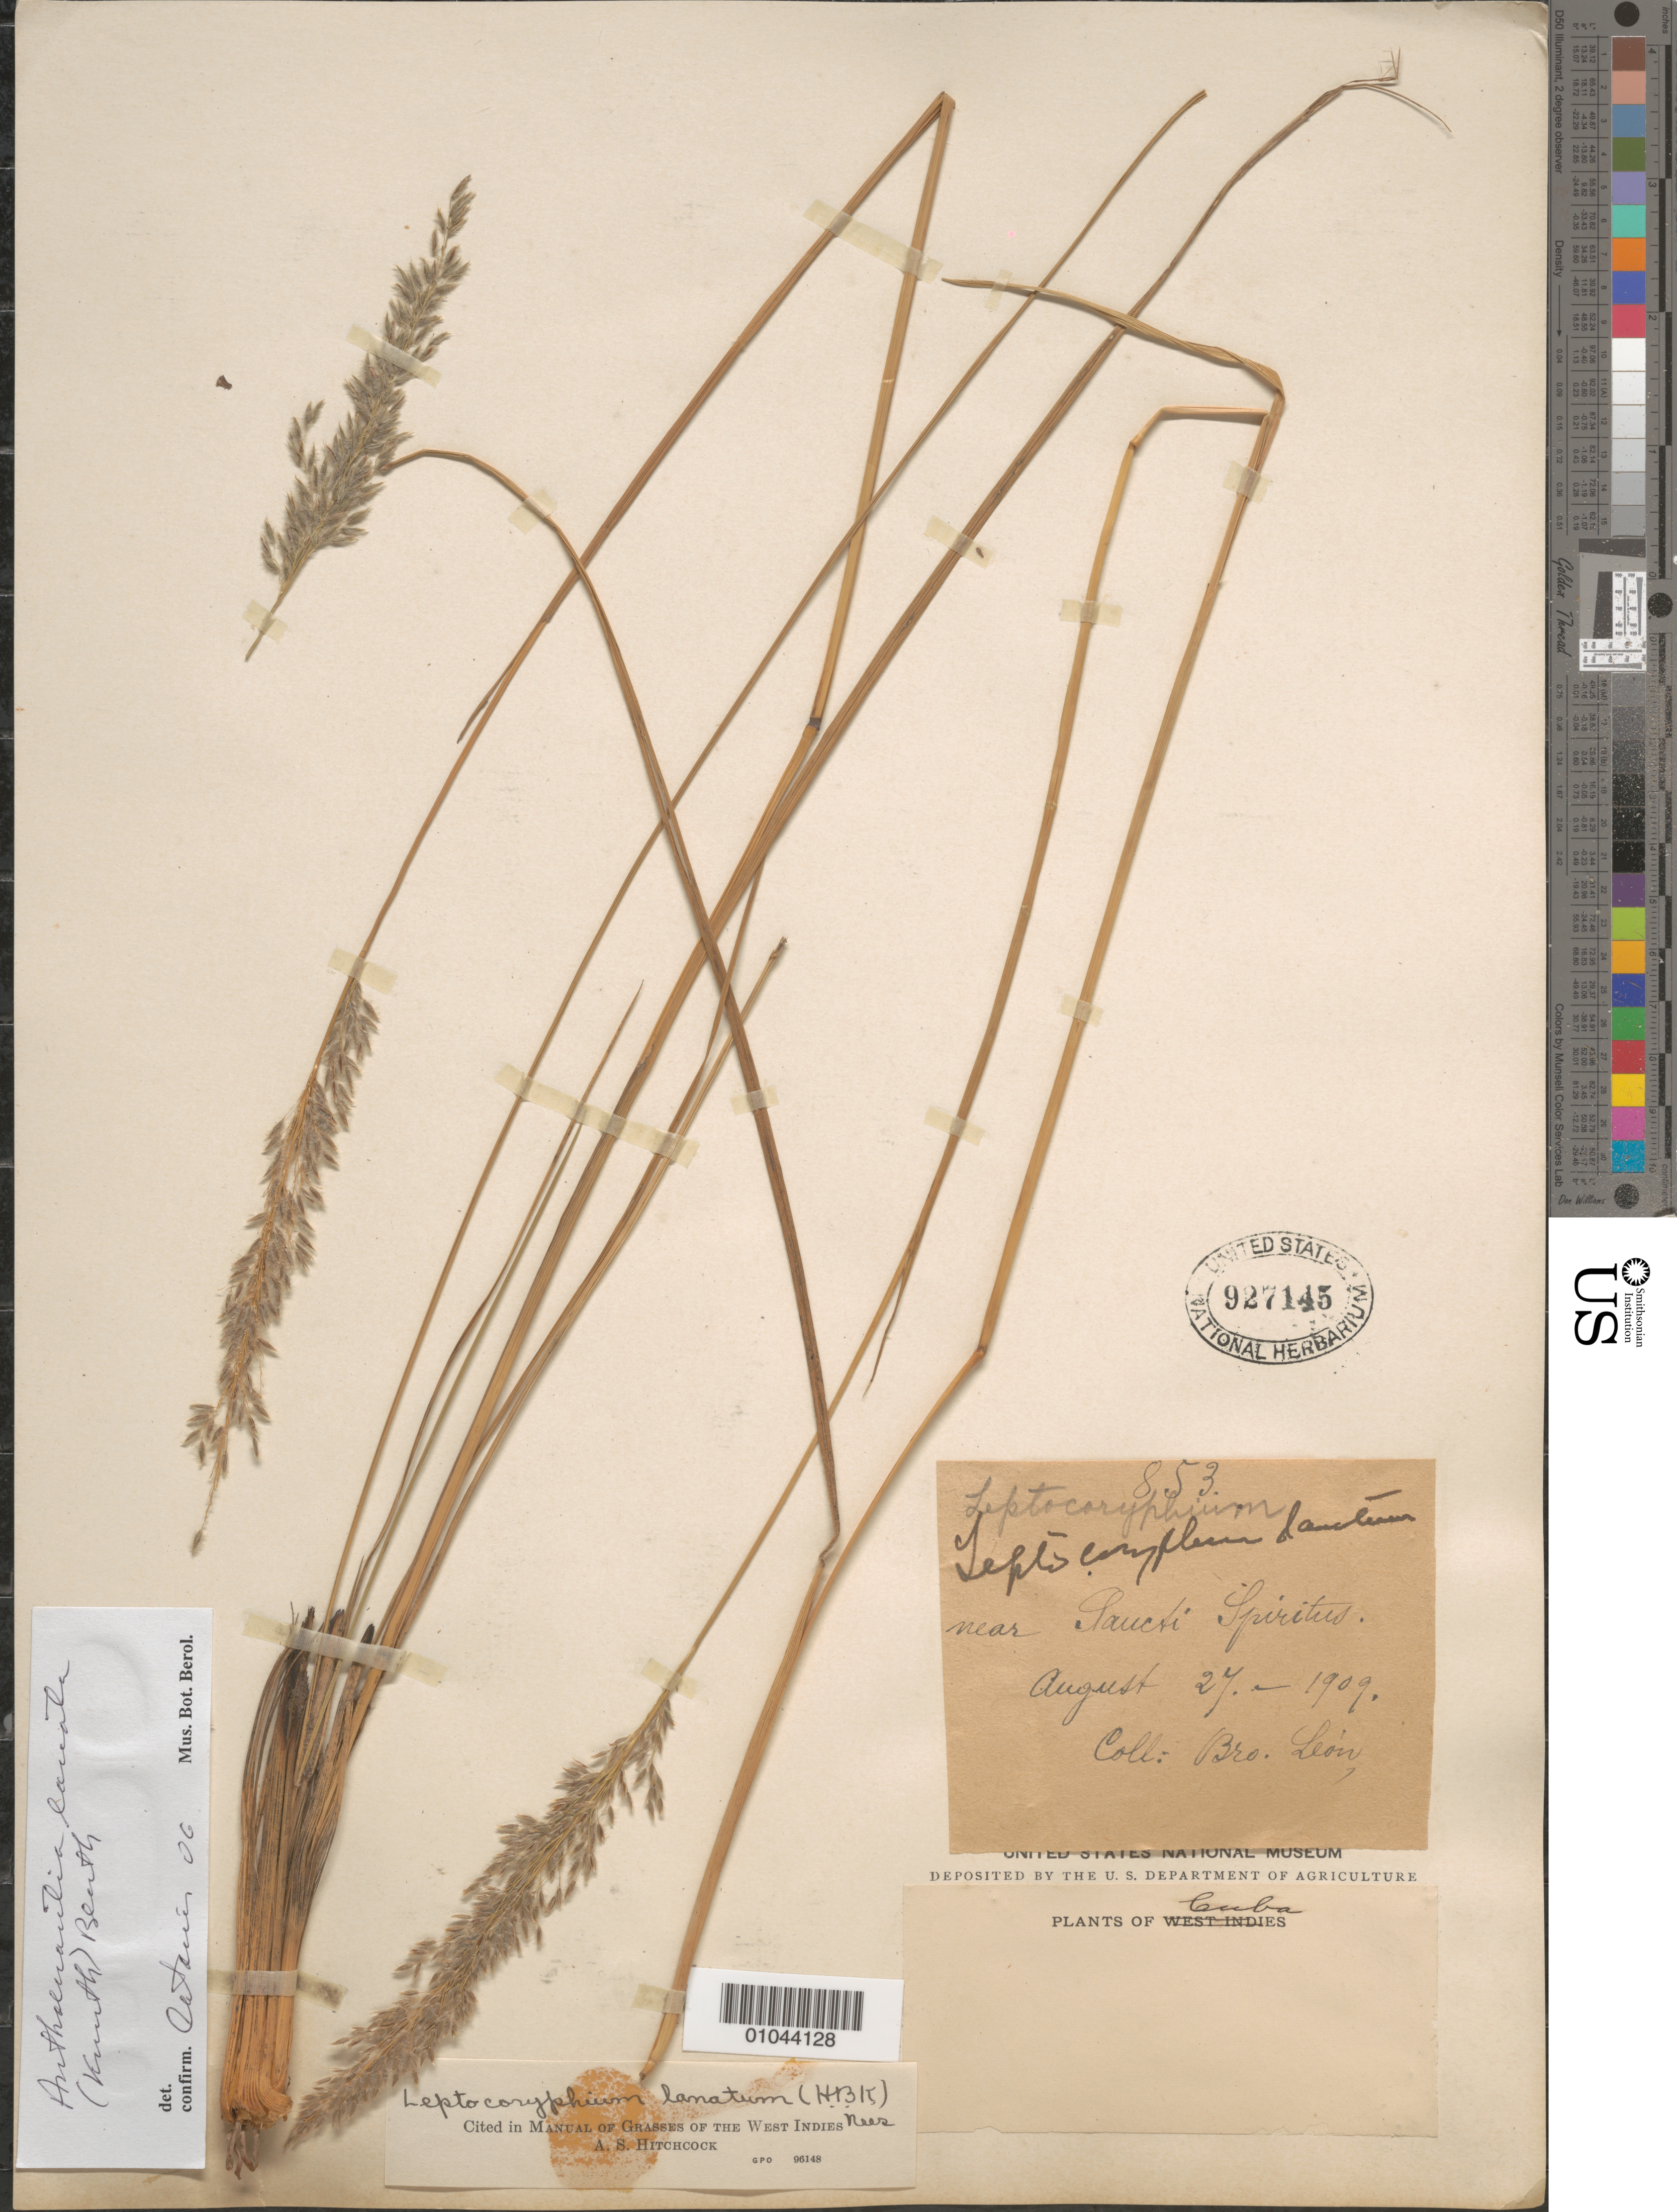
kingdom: Plantae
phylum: Tracheophyta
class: Liliopsida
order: Poales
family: Poaceae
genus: Leptocoryphium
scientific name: Leptocoryphium lanatum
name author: (Kunth) Nees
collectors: Bro. León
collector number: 853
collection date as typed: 27 Aug 1909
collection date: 1909-08-27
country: Cuba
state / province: Sancti Spiritus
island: Cuba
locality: Sancti Spiritus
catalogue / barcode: US 927145